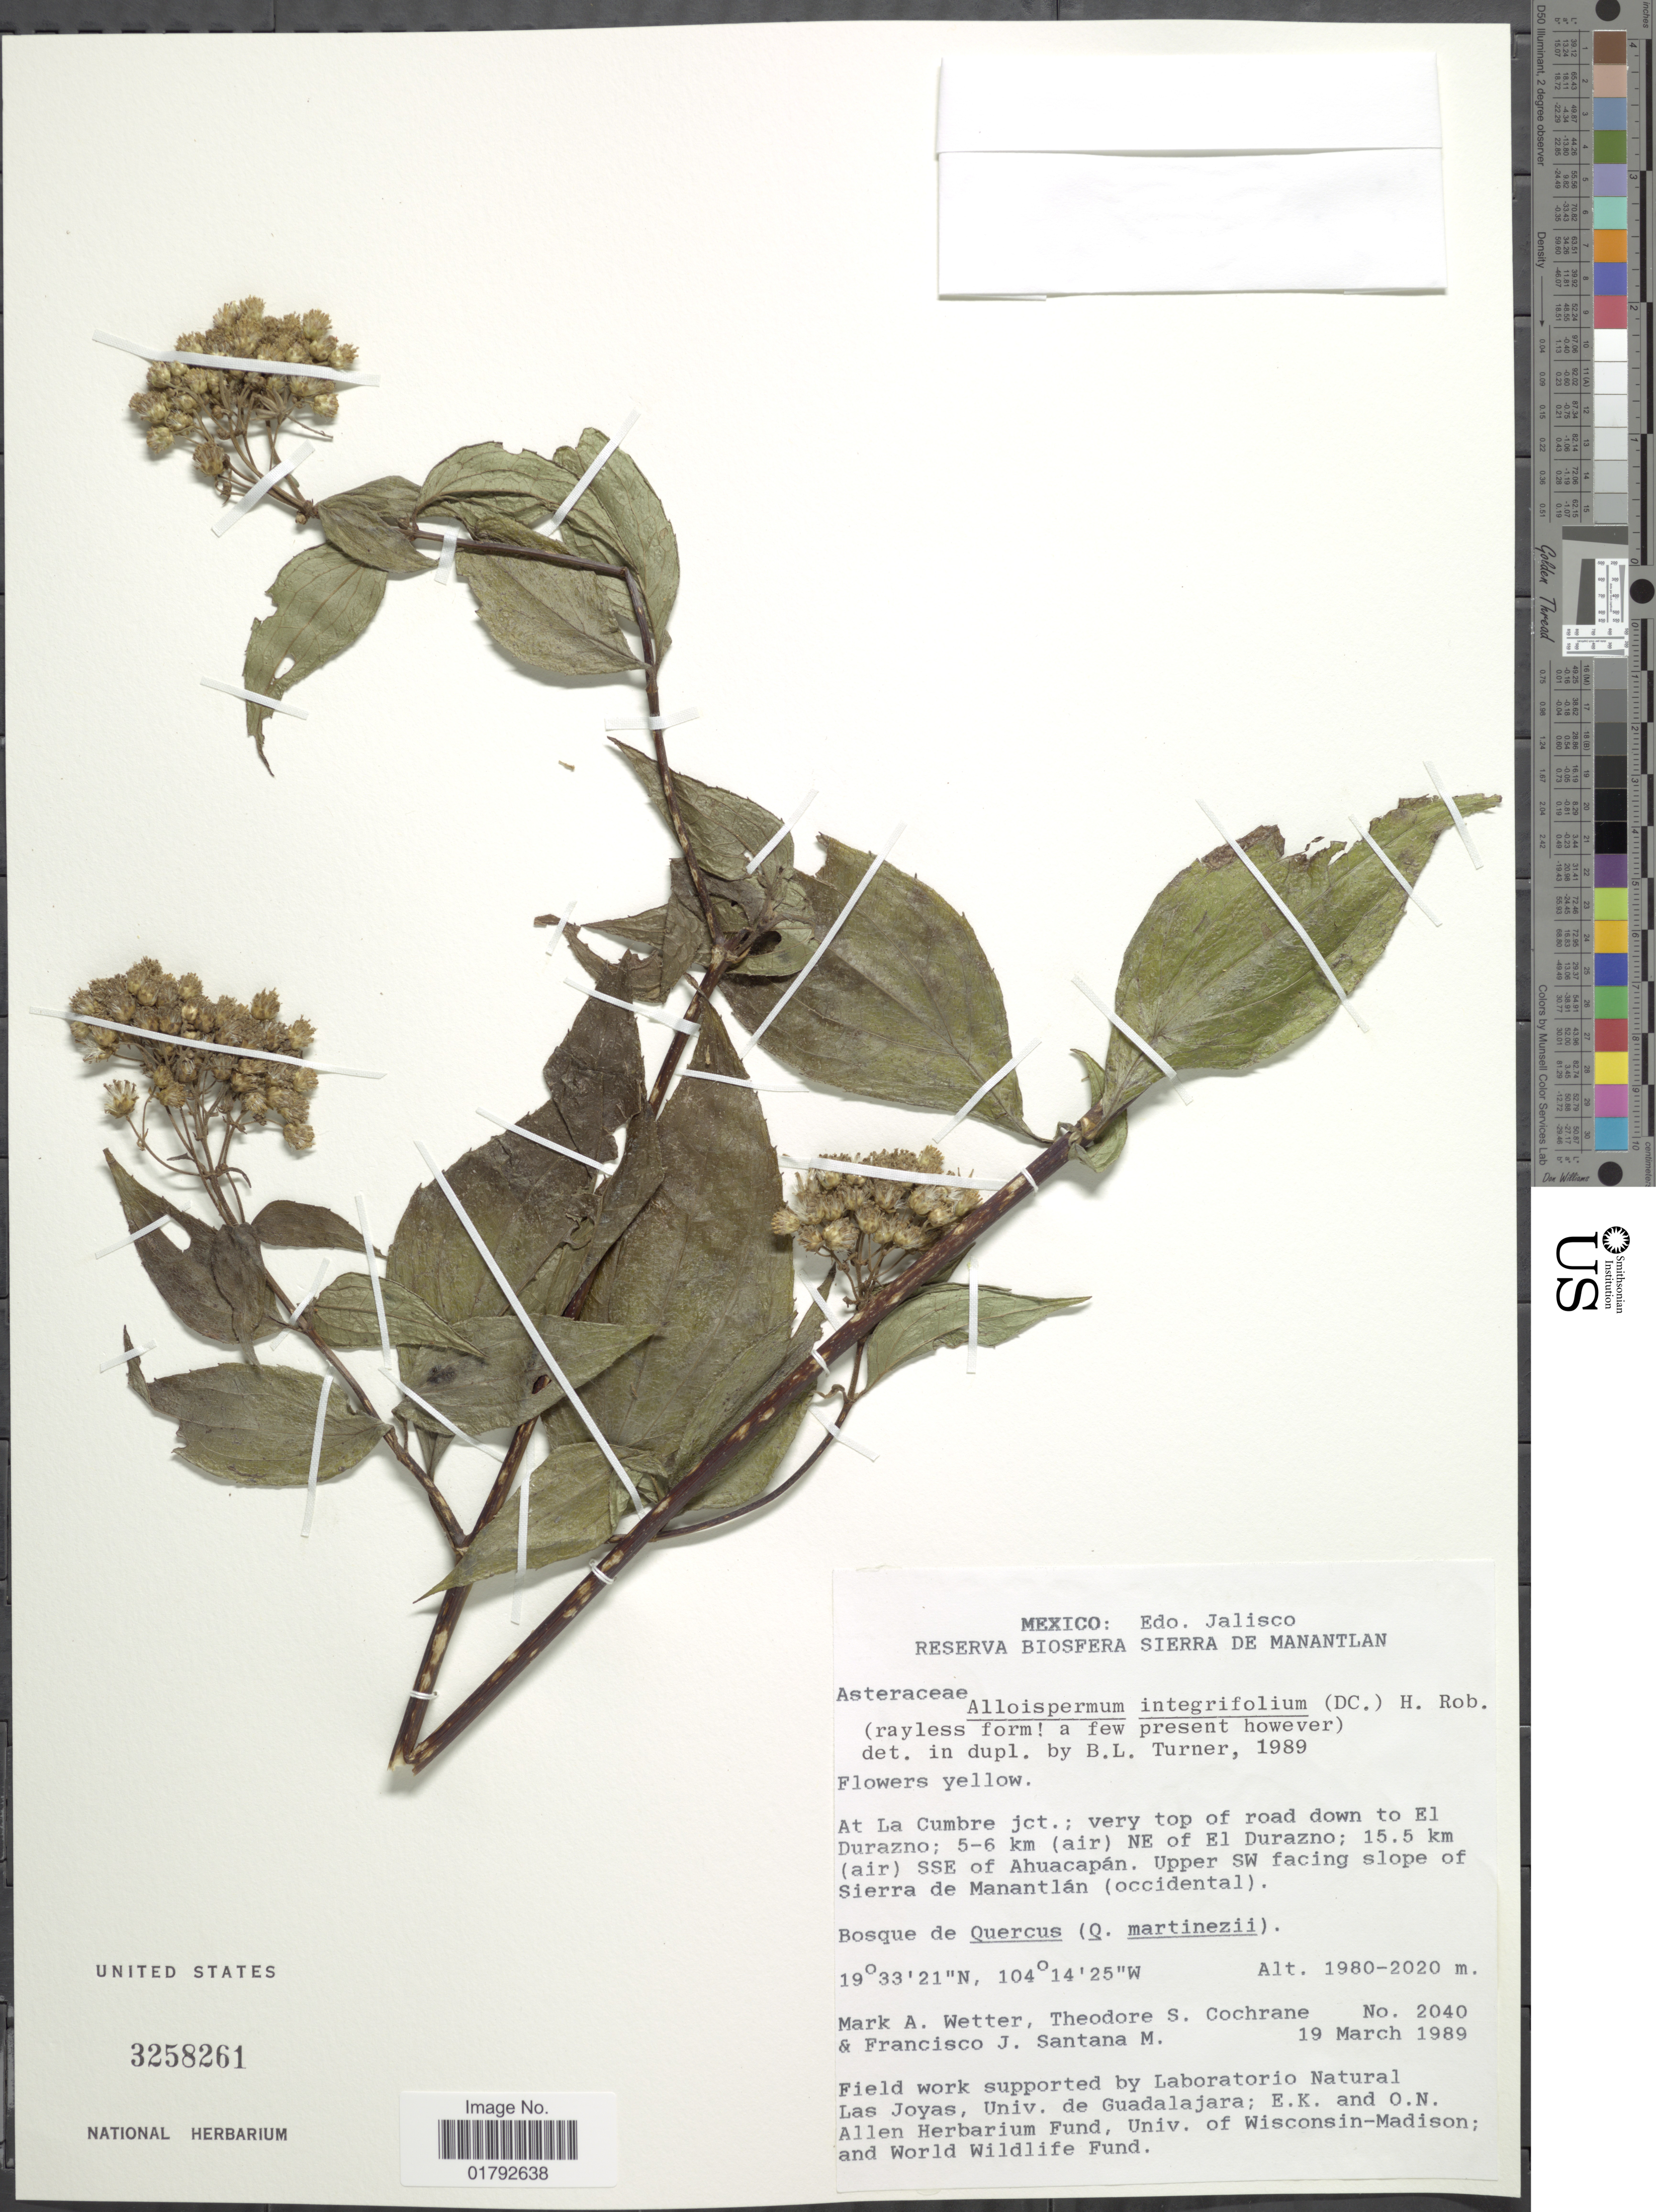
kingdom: Plantae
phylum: Tracheophyta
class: Magnoliopsida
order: Asterales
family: Asteraceae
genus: Alloispermum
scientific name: Alloispermum integrifolium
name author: (DC.) H. Rob.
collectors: M. Wetter, T. S. Cochrane & F. J. Santana M.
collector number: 2040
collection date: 1989-03-19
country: Mexico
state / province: Jalisco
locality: Edo. Jalisco. At La Cumbre jct: very top of road down to El Durazno; 5-6 km (air) NE of El Durazno; 15.5 km (air) SSE of Ahuacapan. Upper SW facing slope of Sierra de Manantlan (occidental).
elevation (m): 1980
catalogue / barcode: US 3258261